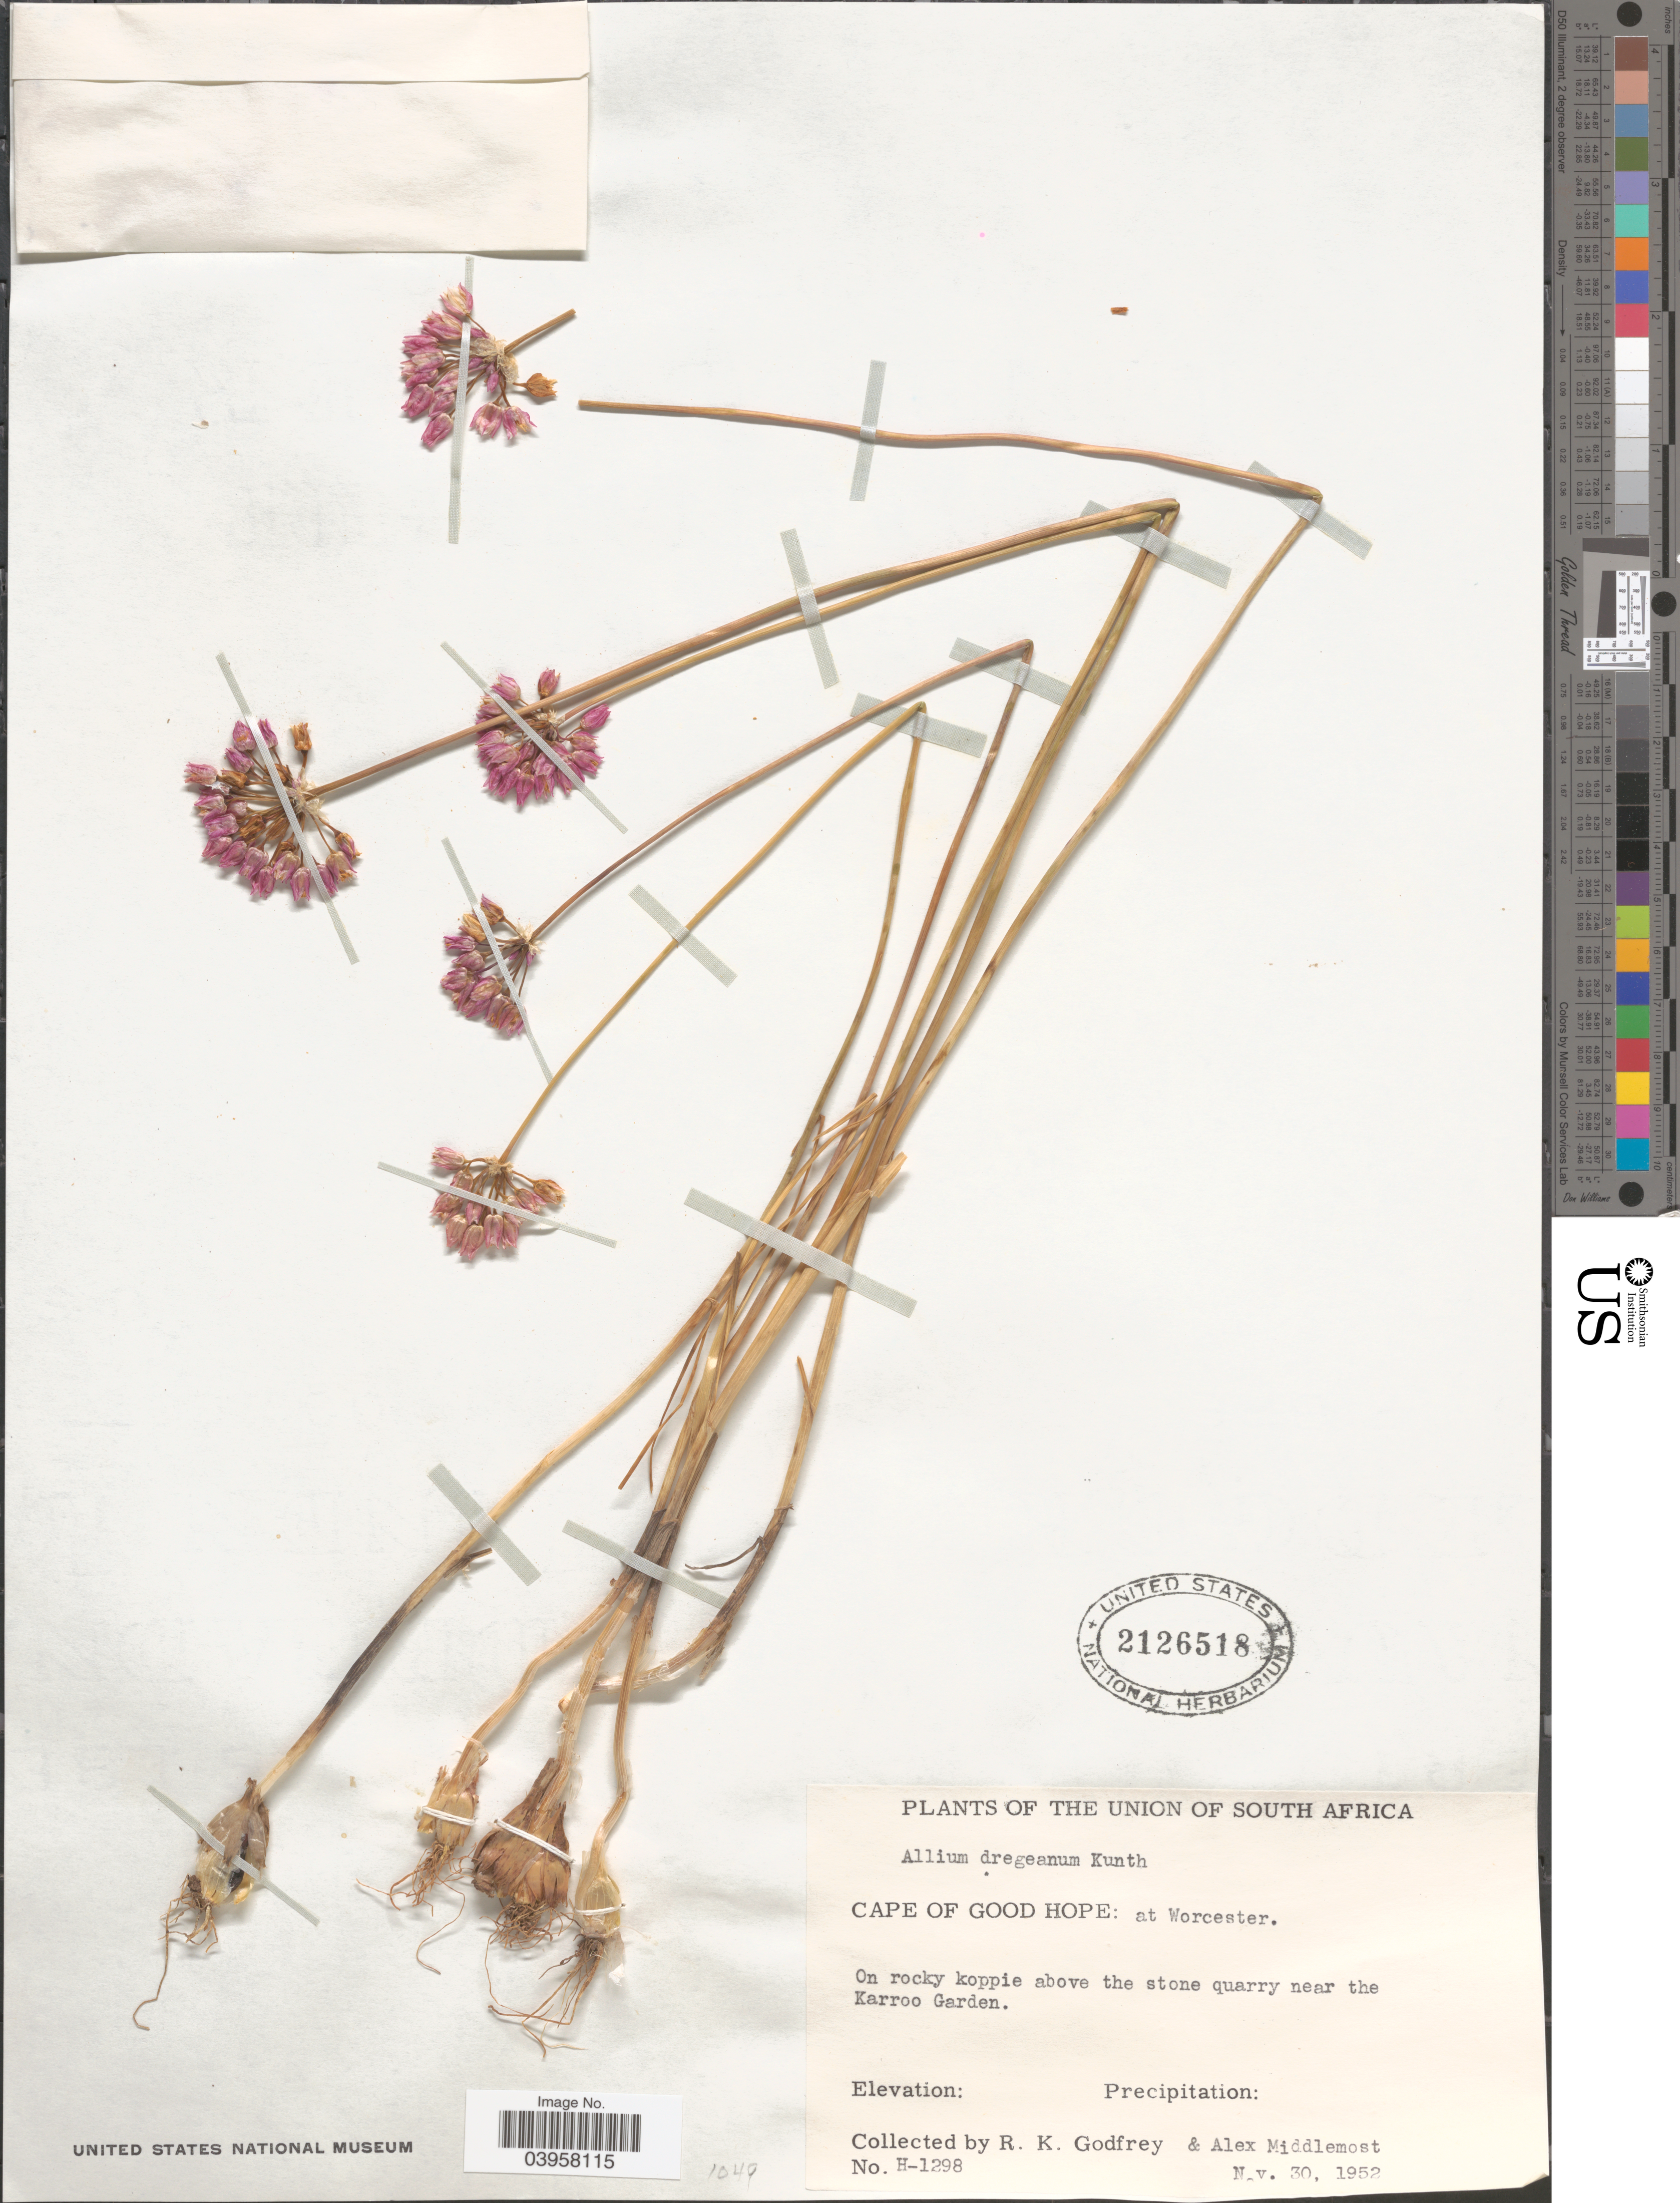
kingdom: Plantae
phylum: Tracheophyta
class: Liliopsida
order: Asparagales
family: Amaryllidaceae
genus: Allium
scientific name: Allium dregeanum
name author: Kunth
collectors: R. K. Godfrey & A. Middlemost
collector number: H-1298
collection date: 1952-11-30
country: South Africa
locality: The Union of South Africa. Cape of Good Hope: at Worcester. Above the stone quarry near the Karroo Garden.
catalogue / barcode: US 2126518